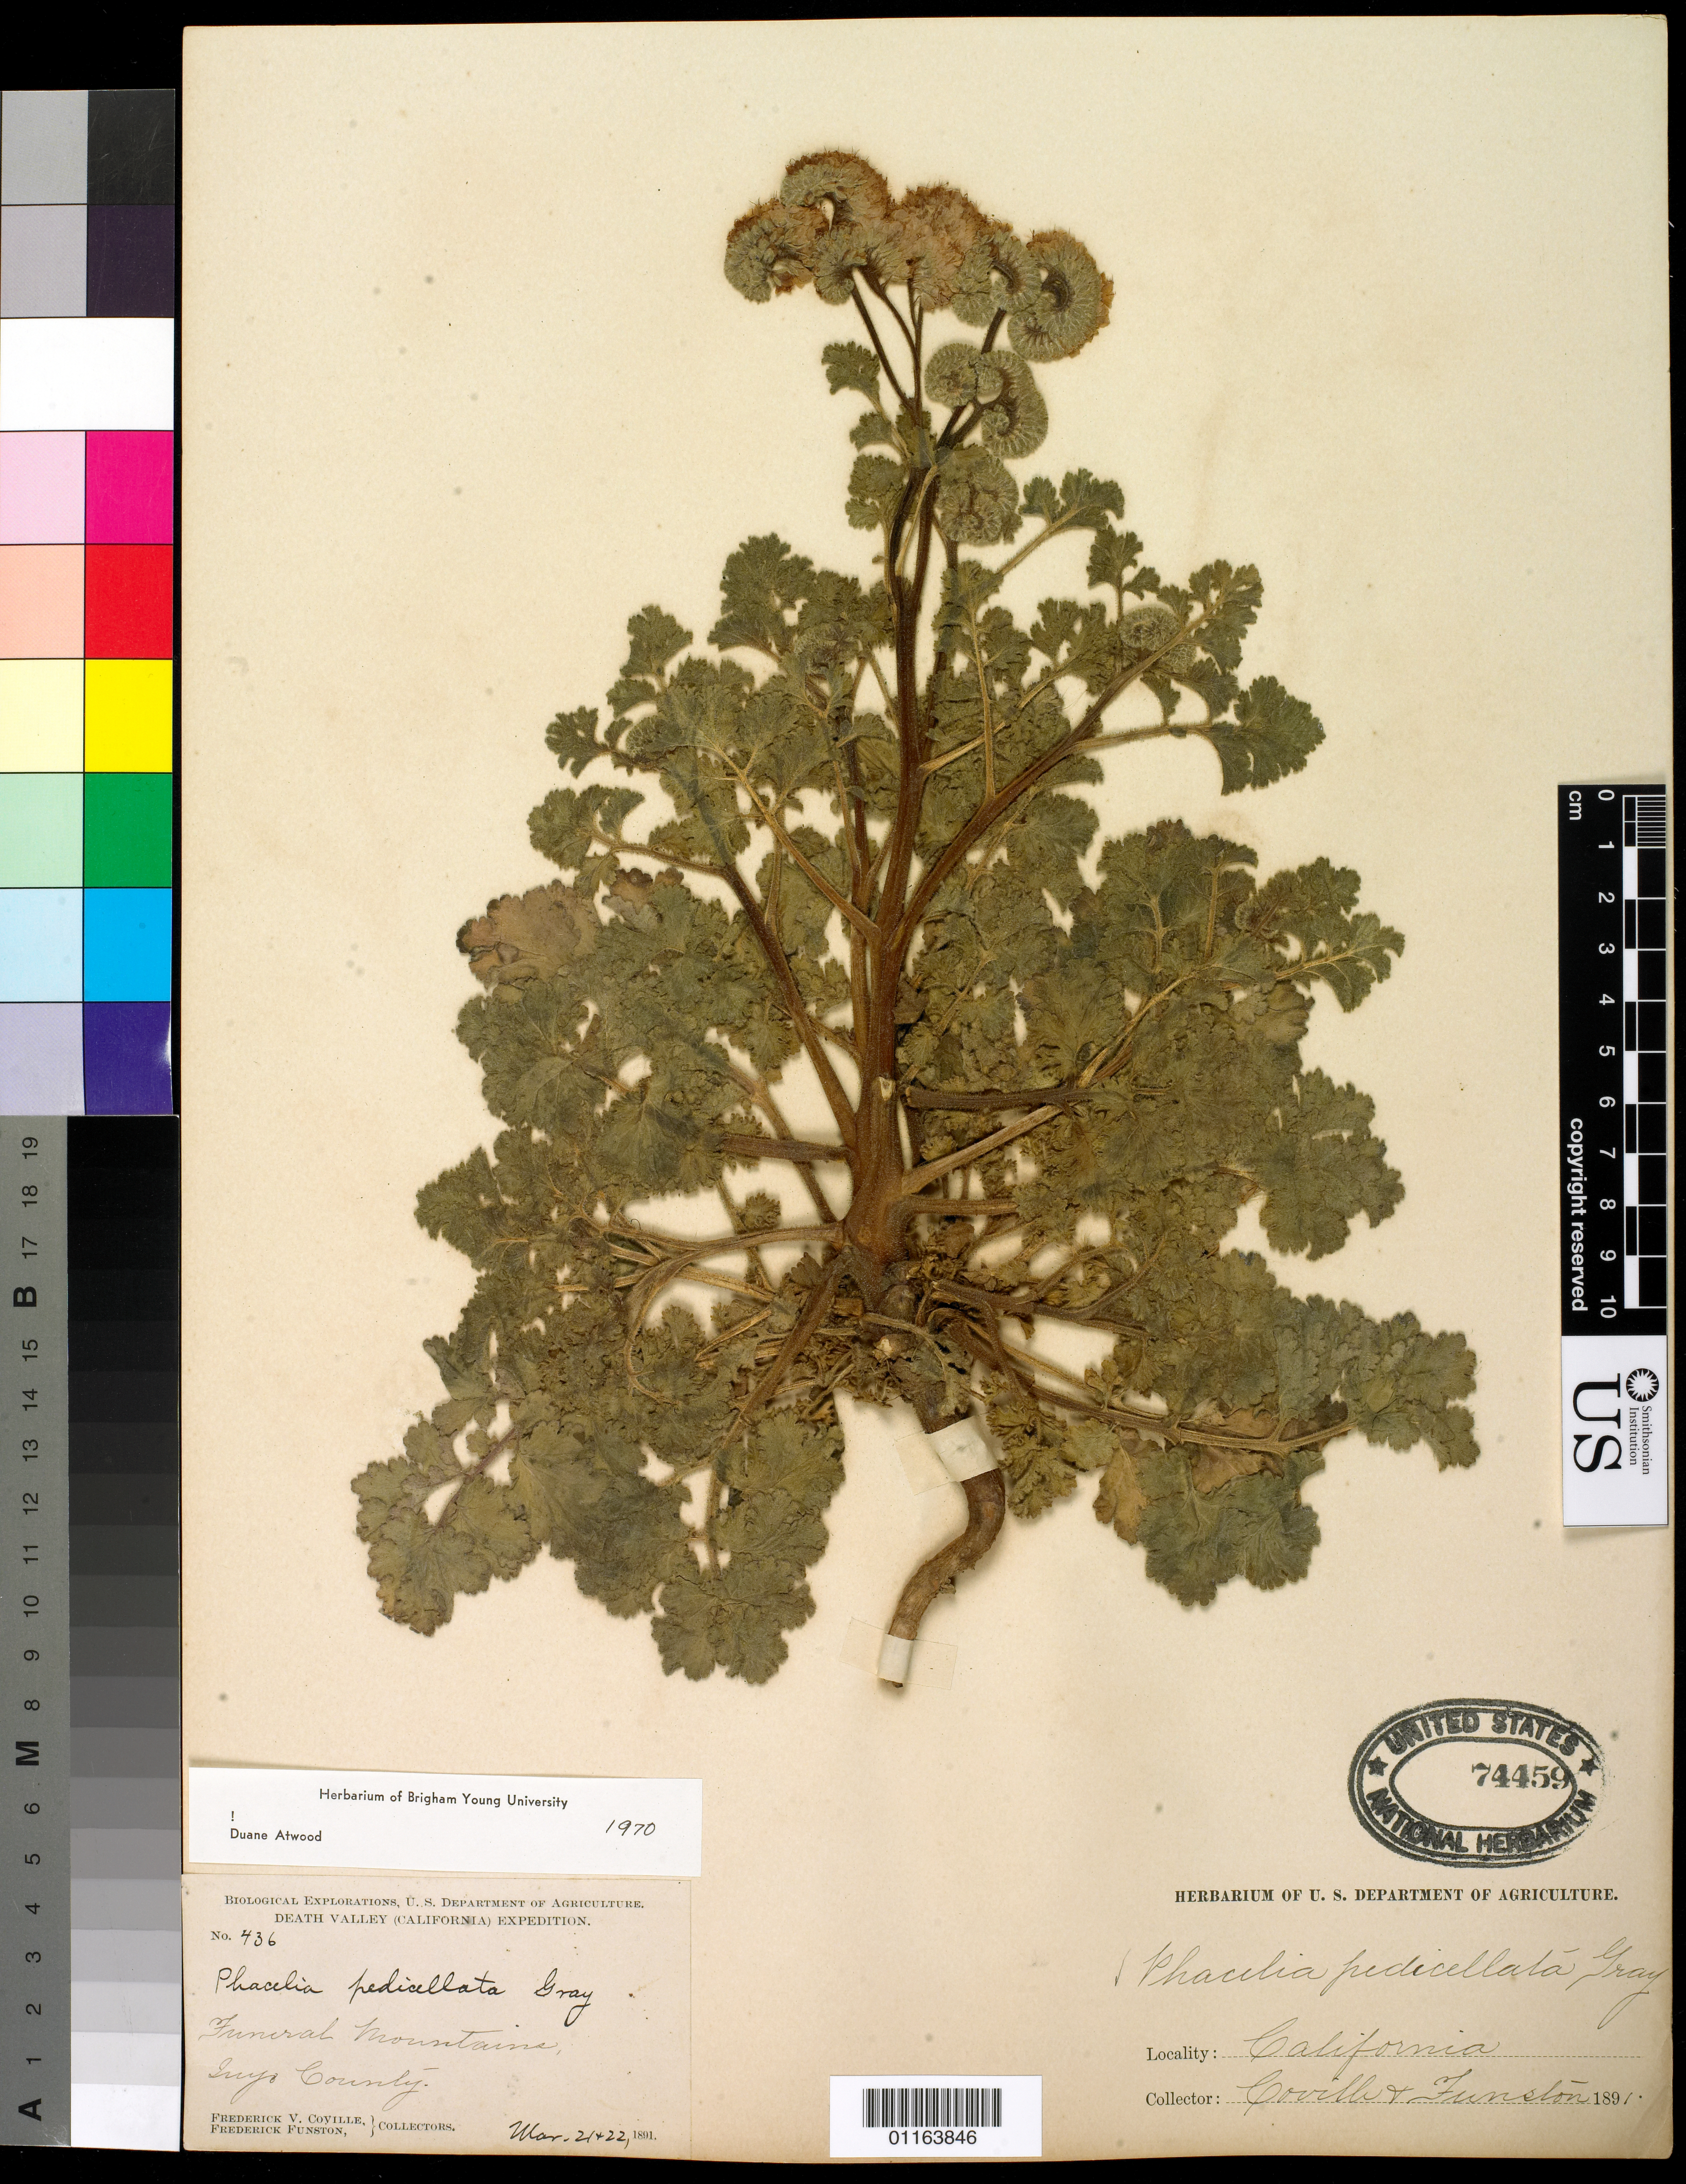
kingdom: Plantae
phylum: Tracheophyta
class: Magnoliopsida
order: Boraginales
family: Hydrophyllaceae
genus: Phacelia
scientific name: Phacelia pedicellata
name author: A. Gray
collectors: F. V. Coville & F. Funston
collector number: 436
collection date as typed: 21 Mar 1891 and 22 Mar 1891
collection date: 1891-03-21,1891-03-22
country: United States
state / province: California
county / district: Inyo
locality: Funeral Mountains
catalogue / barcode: US 74459